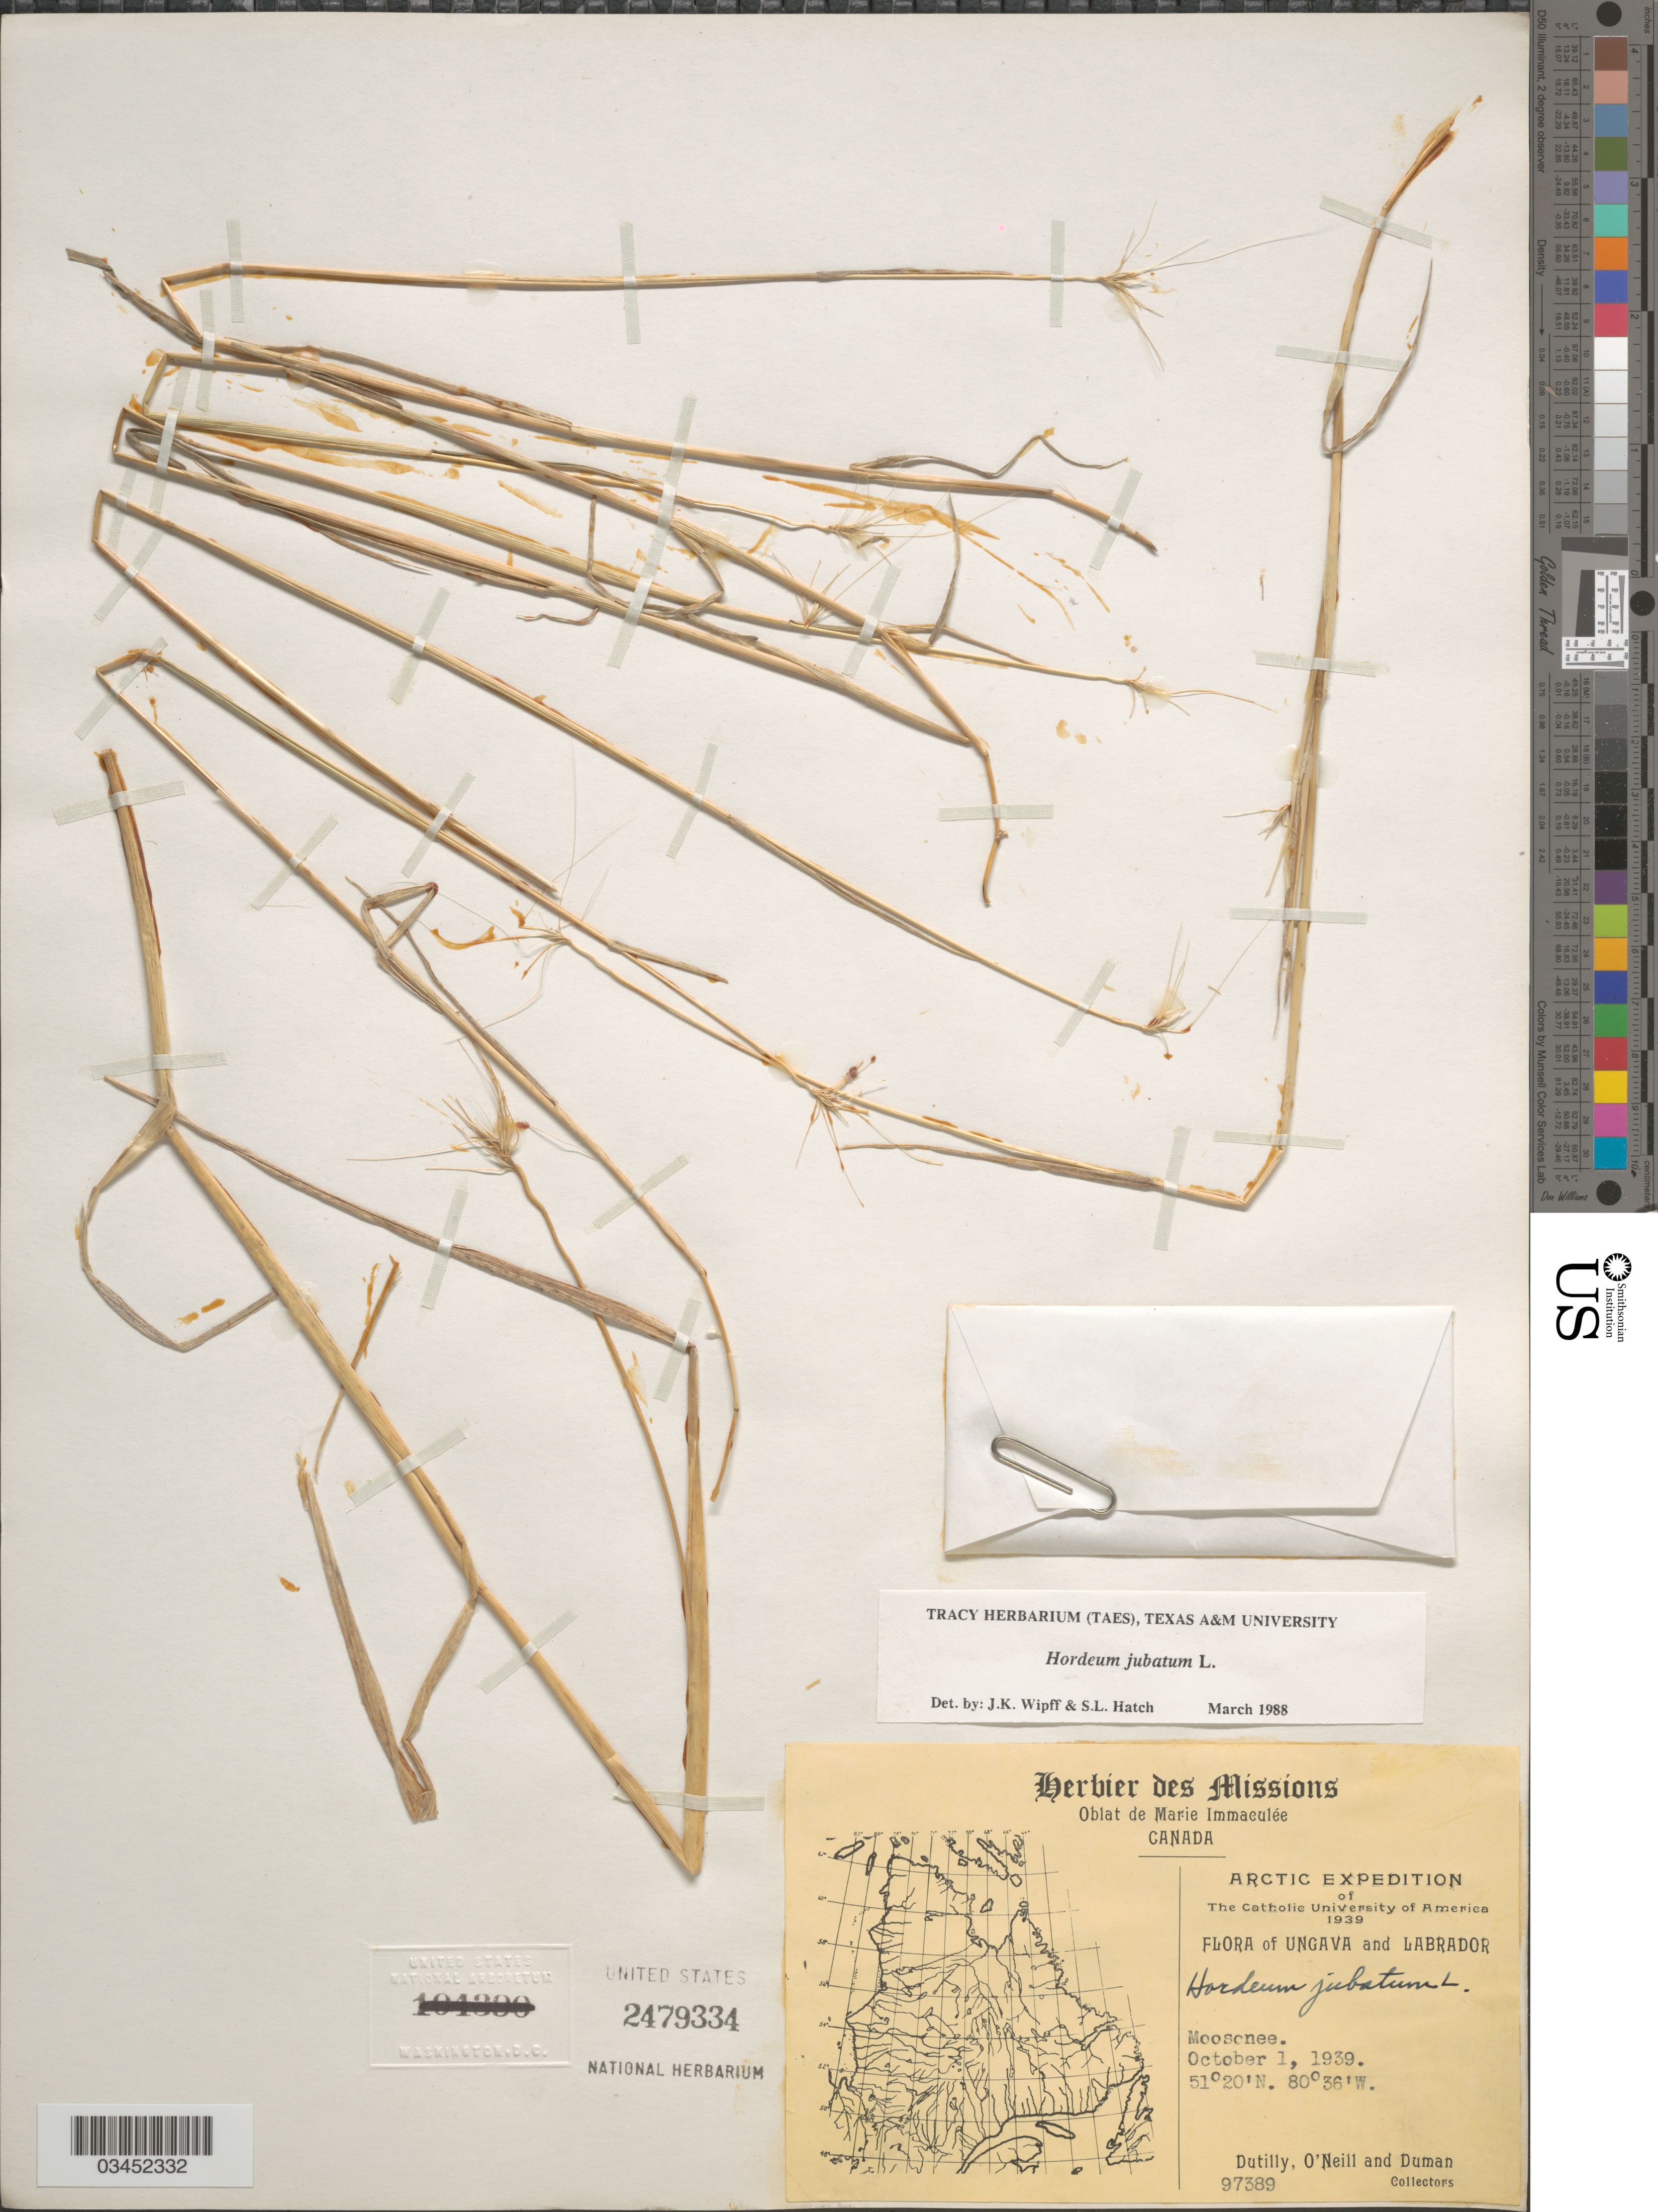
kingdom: Plantae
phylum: Tracheophyta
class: Liliopsida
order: Poales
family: Poaceae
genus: Hordeum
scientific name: Hordeum jubatum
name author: L.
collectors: -. Dutilly, O' Neill & -. Duman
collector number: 97389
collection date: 1939-10-01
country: Canada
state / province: Newfoundland and Labrador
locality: Arctic Expedition of the Catholic University of America 1939. Ungava and Labrador. Moosonee.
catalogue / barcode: US 2479334